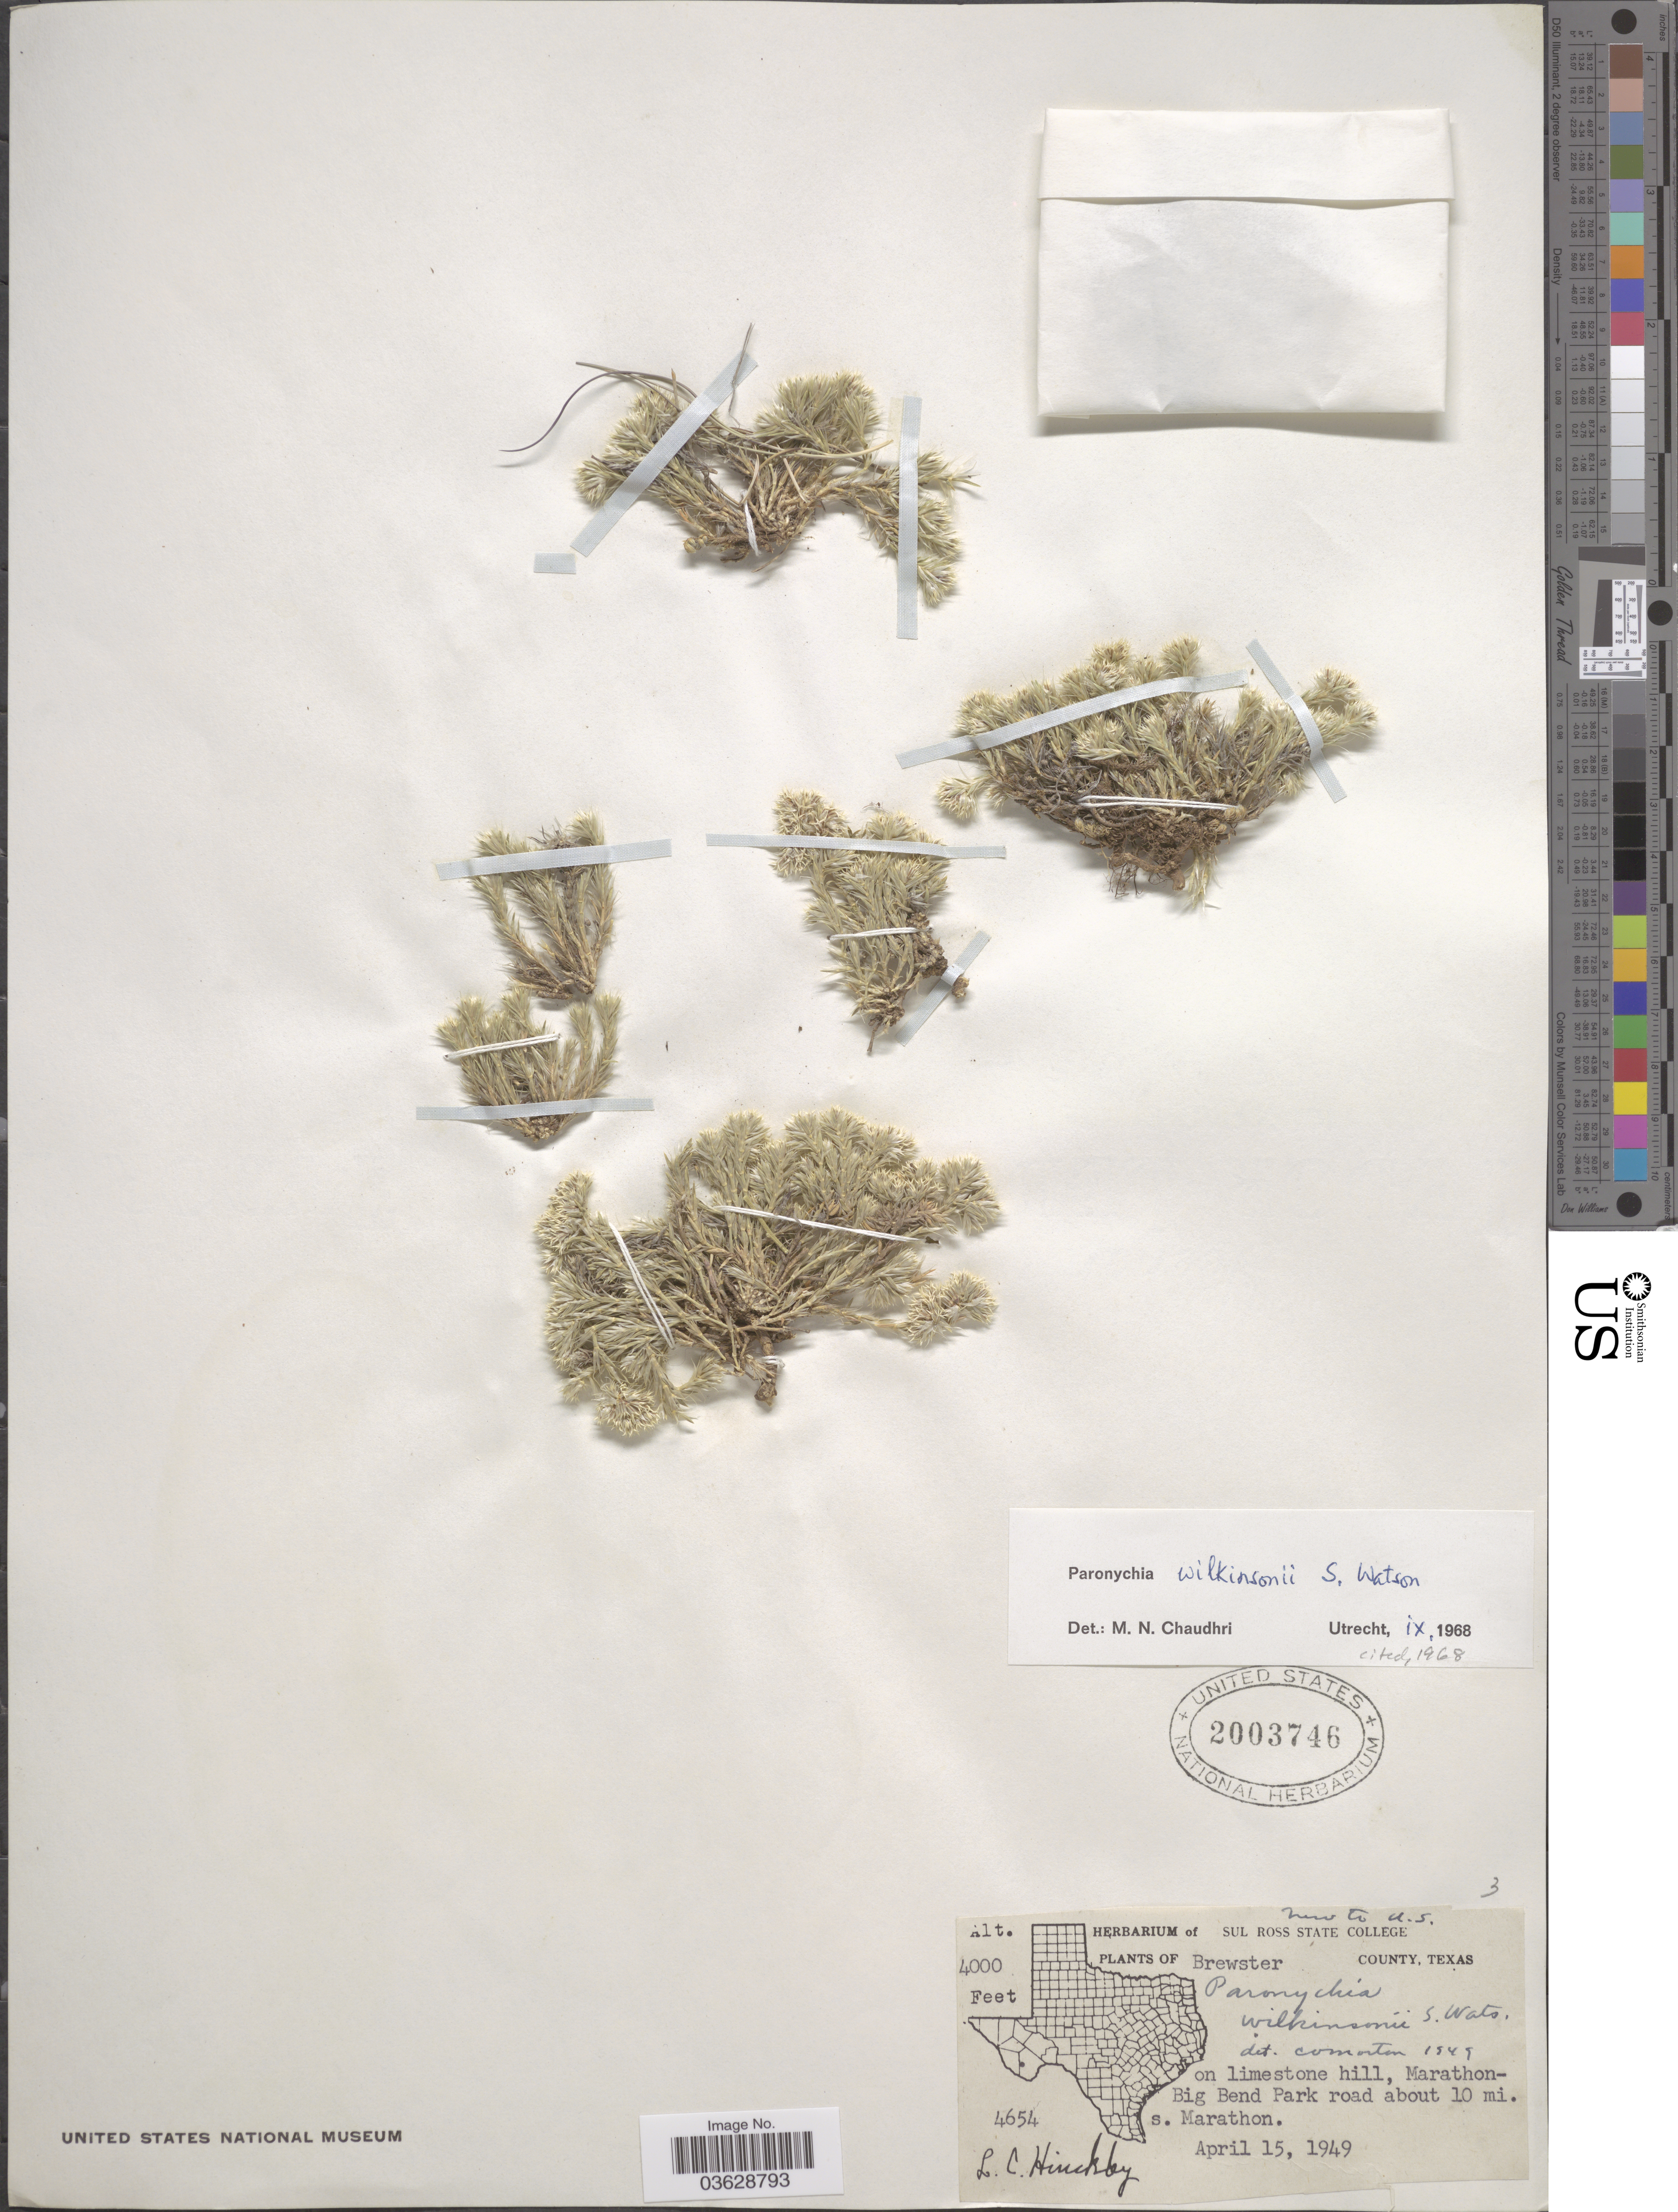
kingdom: Plantae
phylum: Tracheophyta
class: Magnoliopsida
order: Caryophyllales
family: Caryophyllaceae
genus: Paronychia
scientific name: Paronychia wilkinsonii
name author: S. Watson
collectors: L. Hinckley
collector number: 4654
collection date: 1949-04-15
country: United States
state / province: Texas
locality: Brewster County. On limestone hill, Marathon-Big Bend Park road about 10 mi. s. Marathon.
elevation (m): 1219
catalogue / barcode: US 2003746